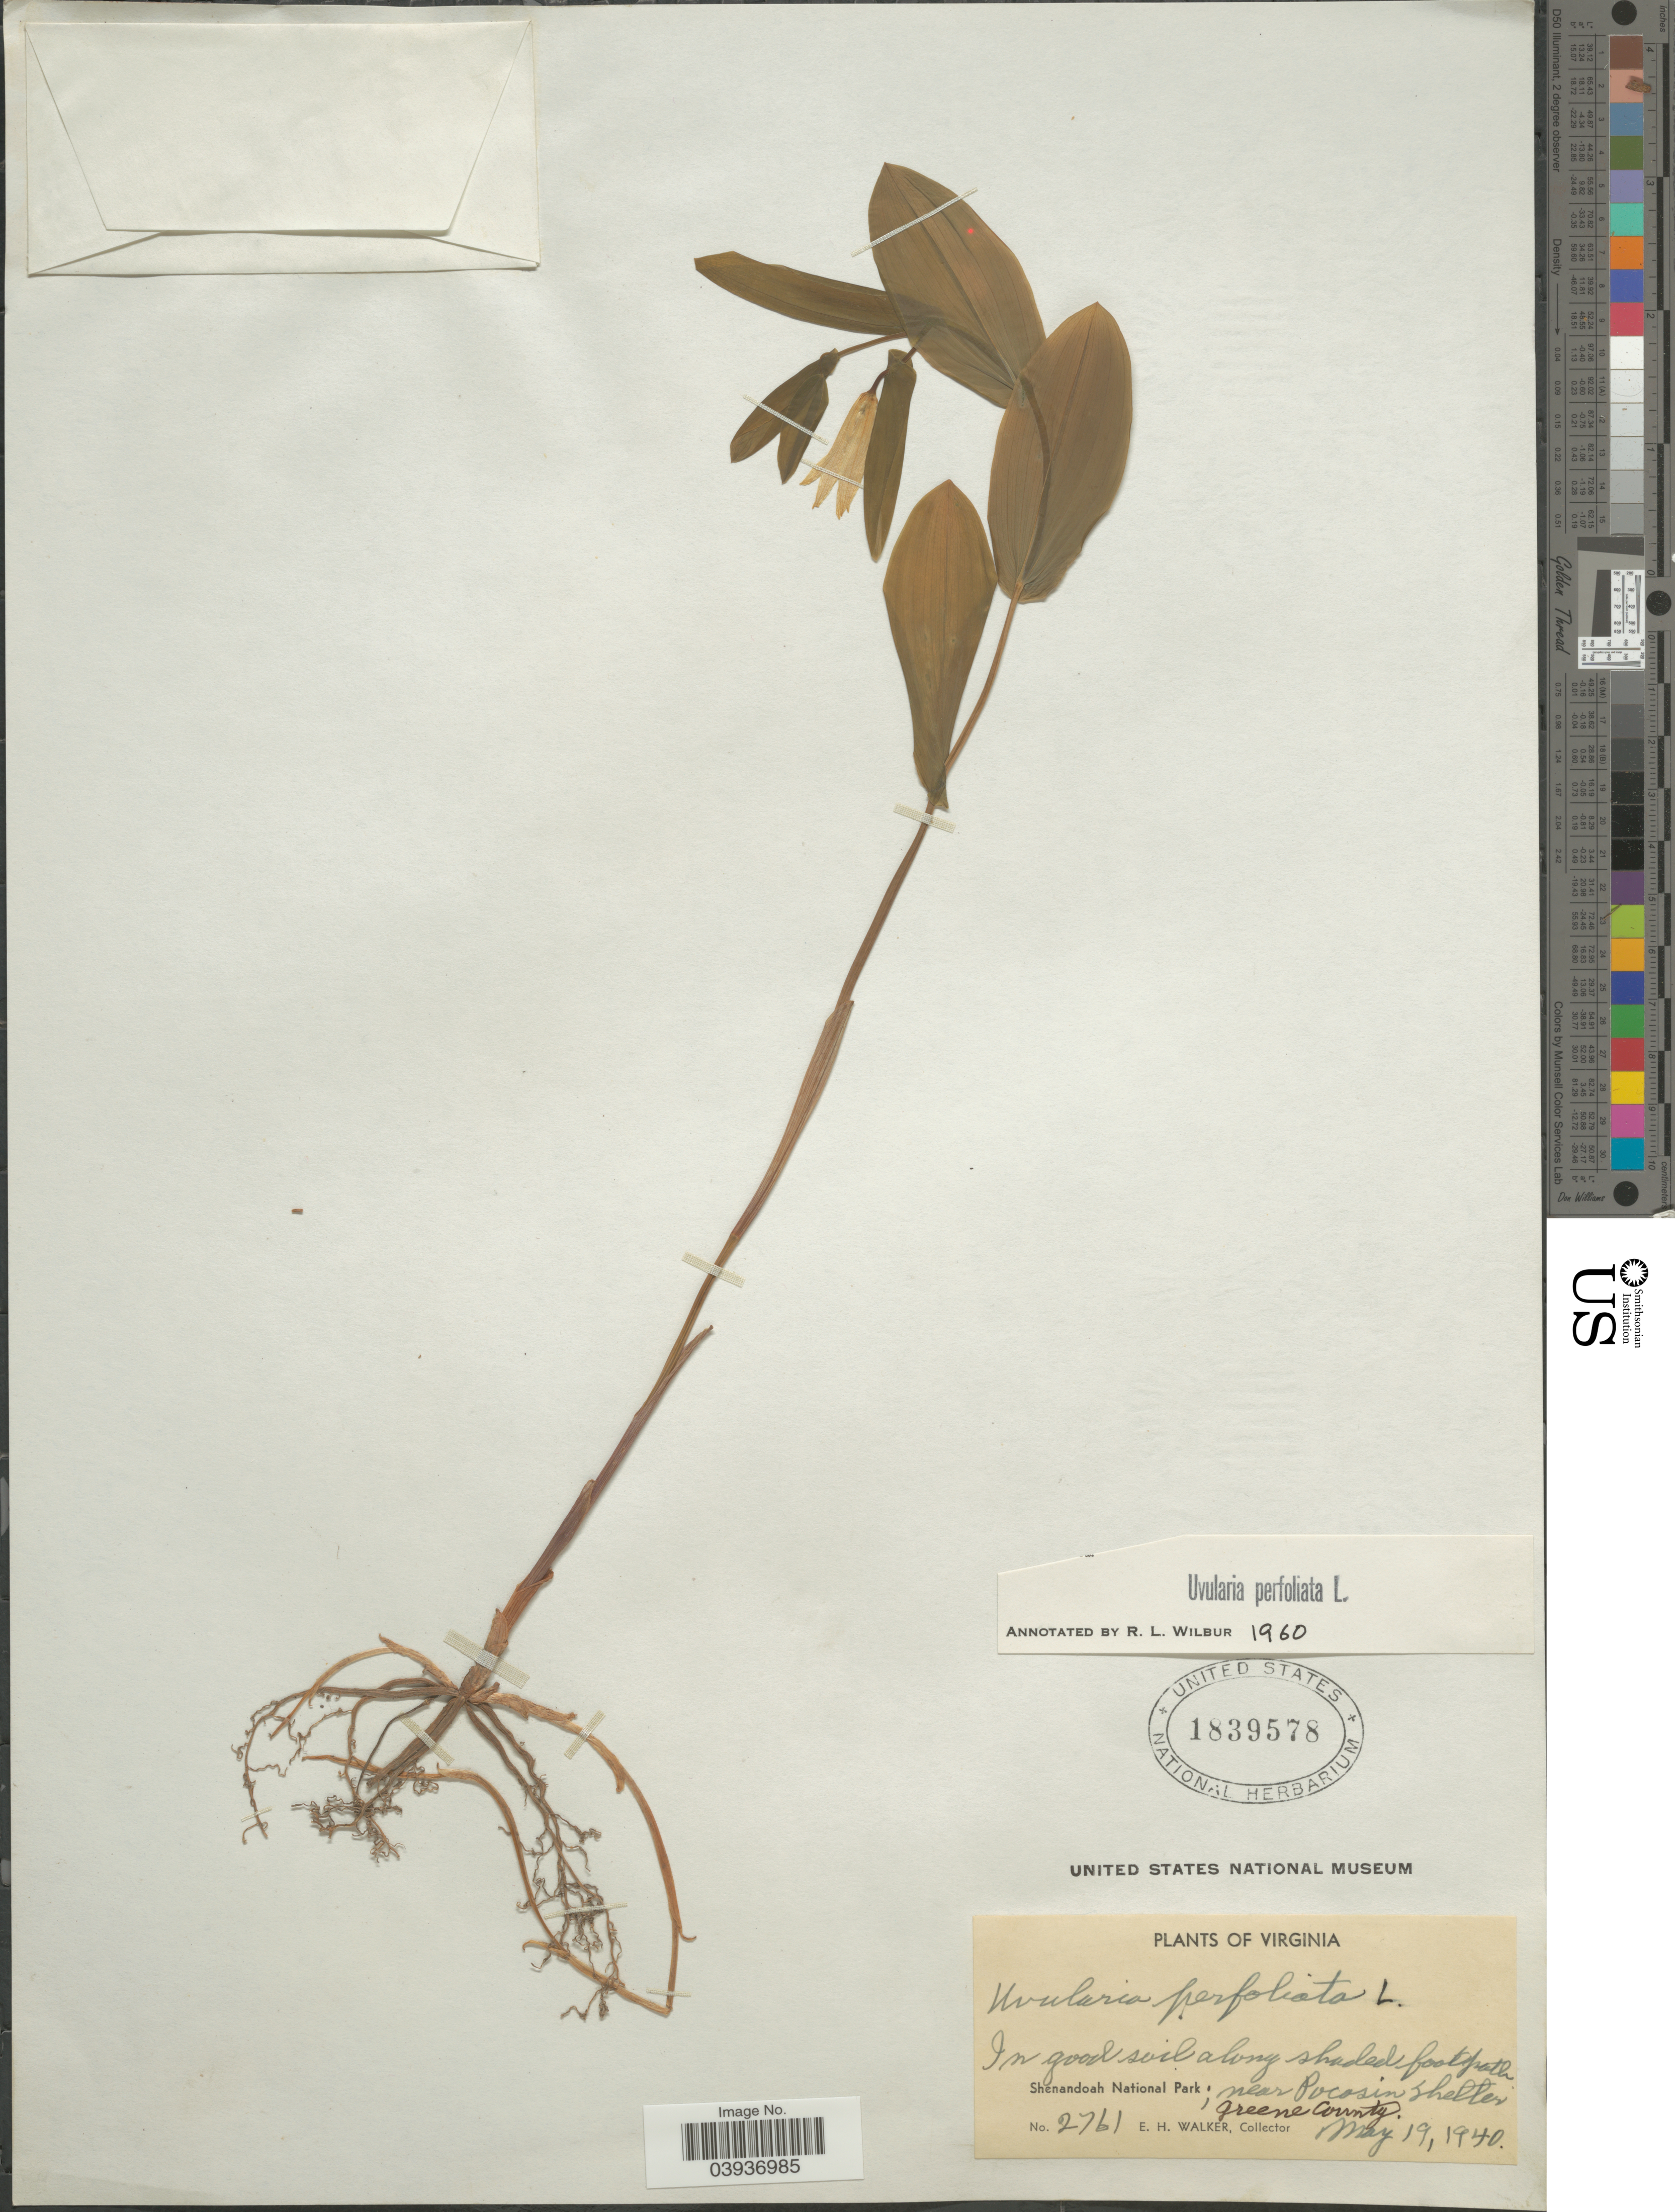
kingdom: Plantae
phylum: Tracheophyta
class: Liliopsida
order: Liliales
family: Colchicaceae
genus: Uvularia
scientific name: Uvularia perfoliata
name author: L.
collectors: E. H. Walker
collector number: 2761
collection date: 1940-05-19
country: United States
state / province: Virginia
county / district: Greene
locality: Shenandoah National Park; near Pocosin Shelter. Greene County.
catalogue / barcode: US 1839578